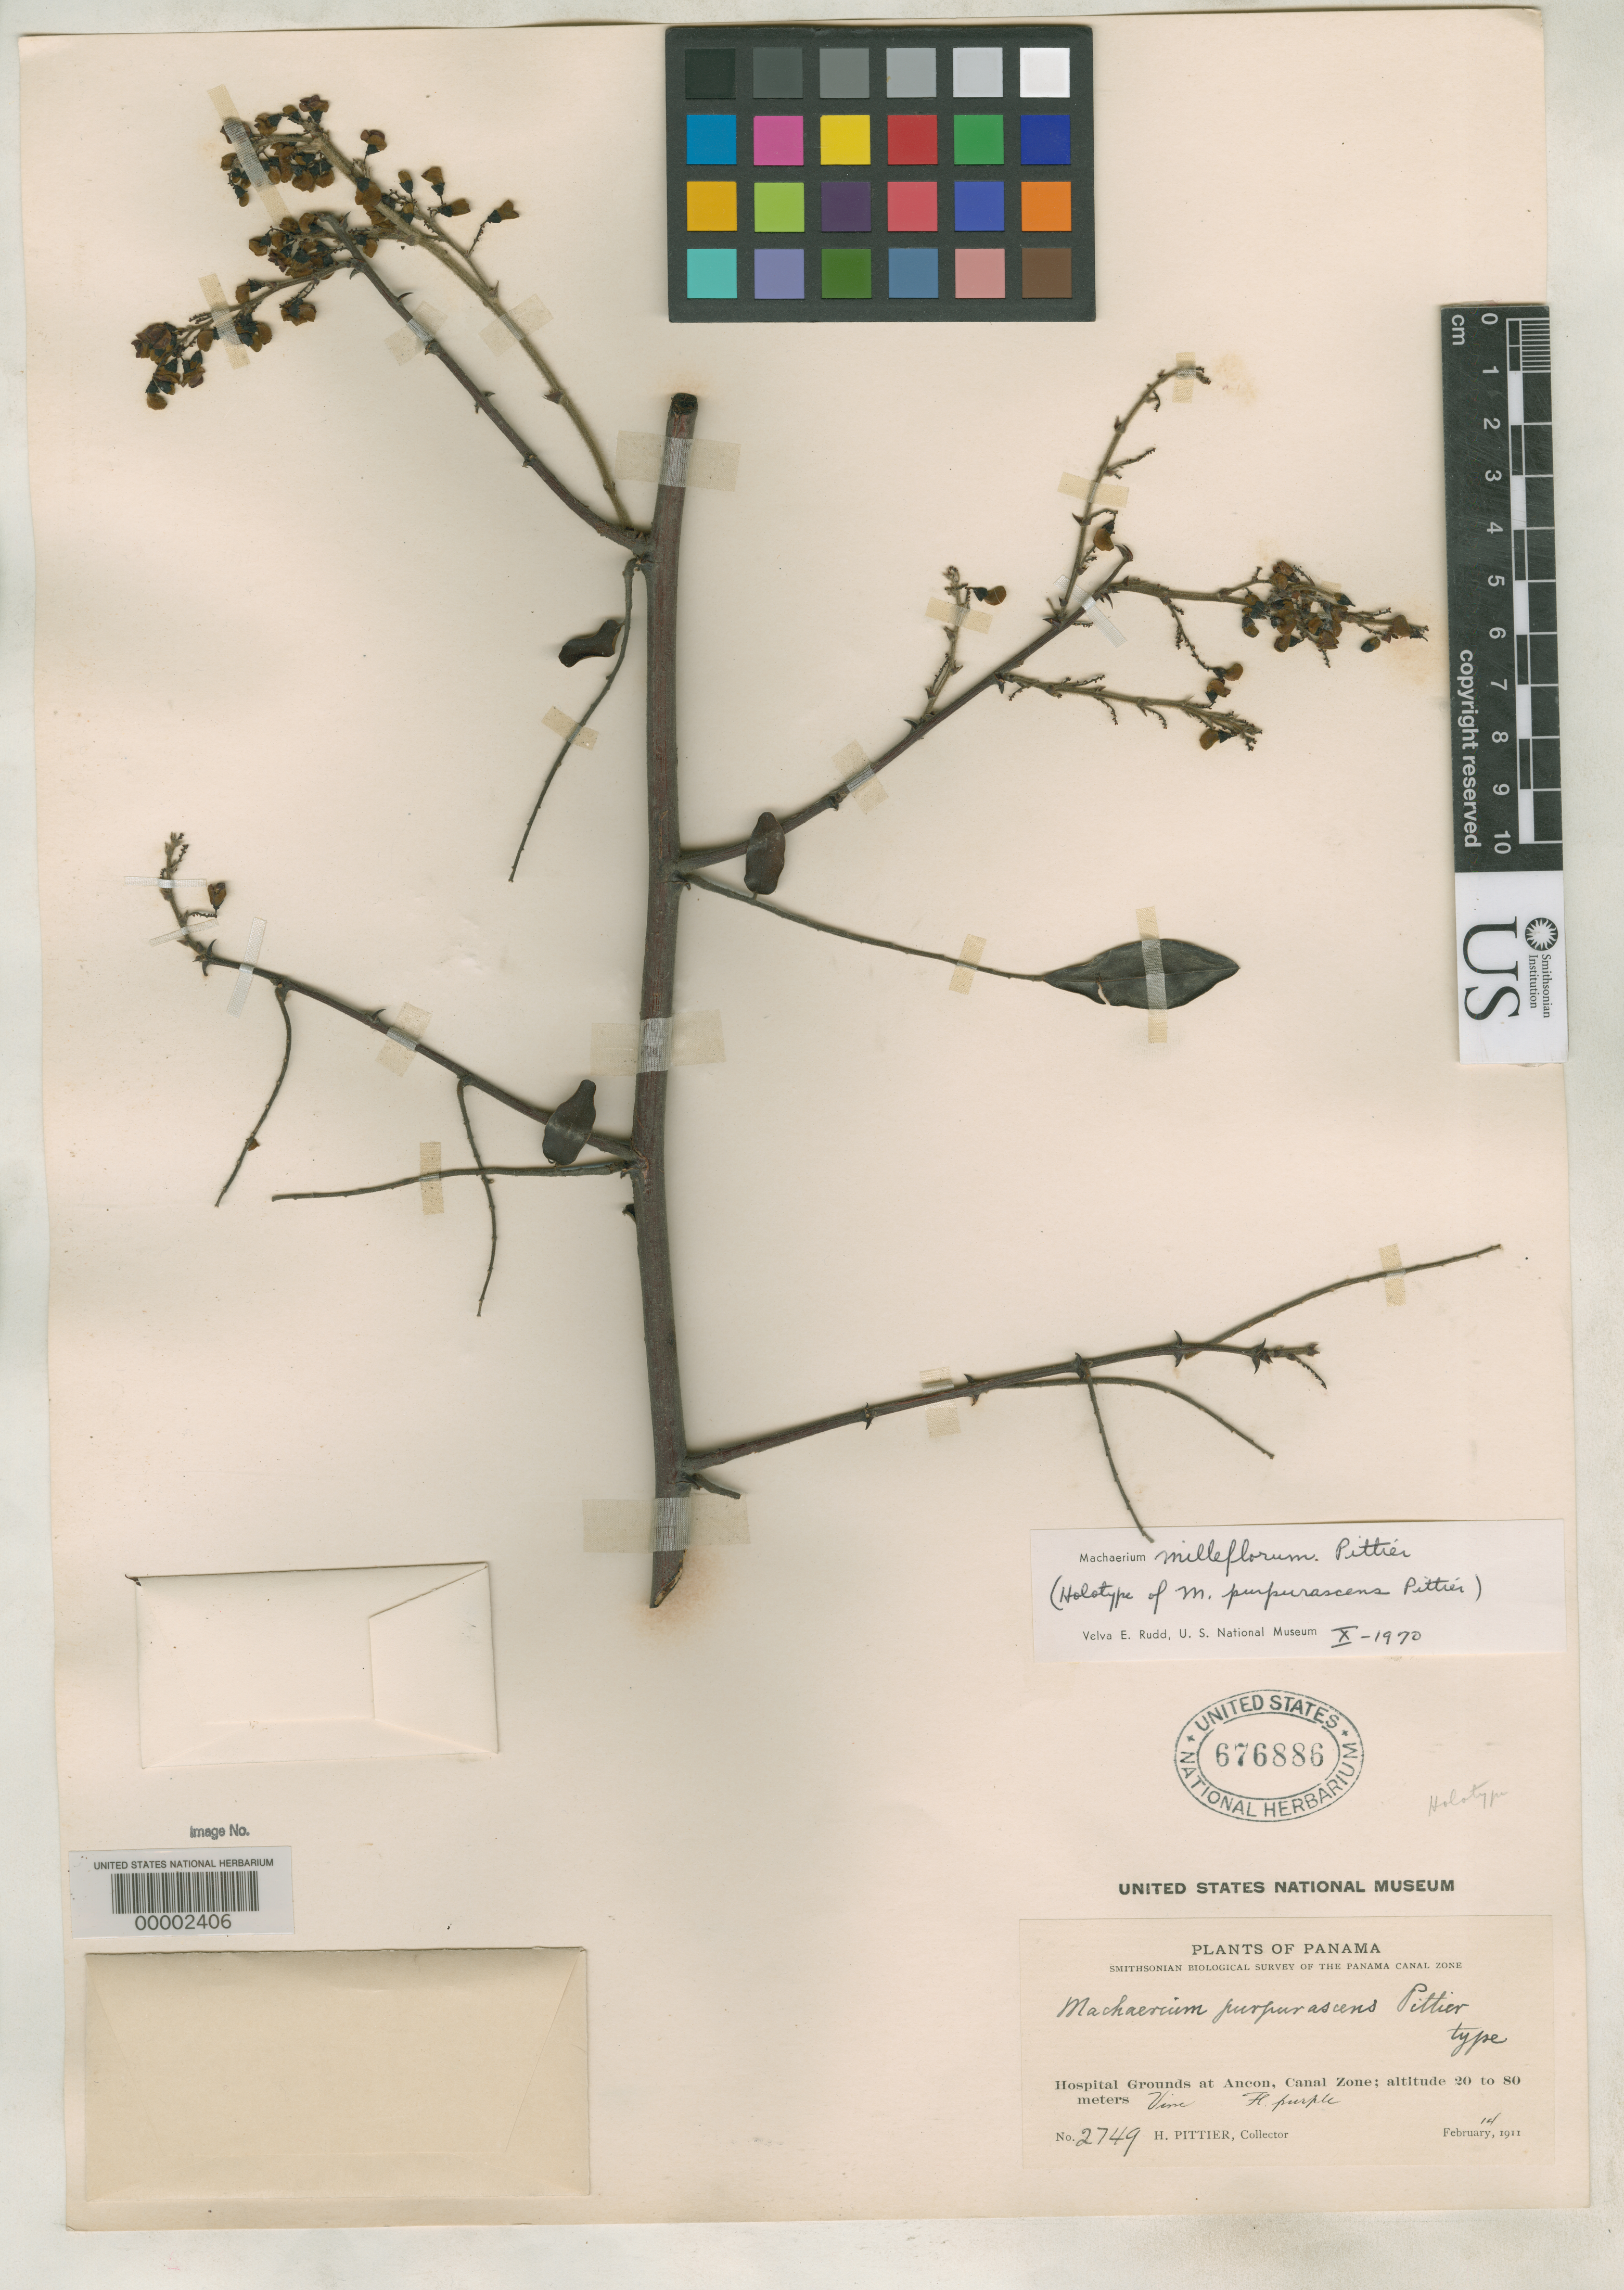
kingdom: Plantae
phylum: Tracheophyta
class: Magnoliopsida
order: Fabales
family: Fabaceae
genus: Machaerium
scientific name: Machaerium purpurascens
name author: Pittier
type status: Holotype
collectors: H. F. Pittier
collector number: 2749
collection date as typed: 14 Feb 1911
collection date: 1911-02-14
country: Panama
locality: Ancon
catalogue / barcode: US 676886